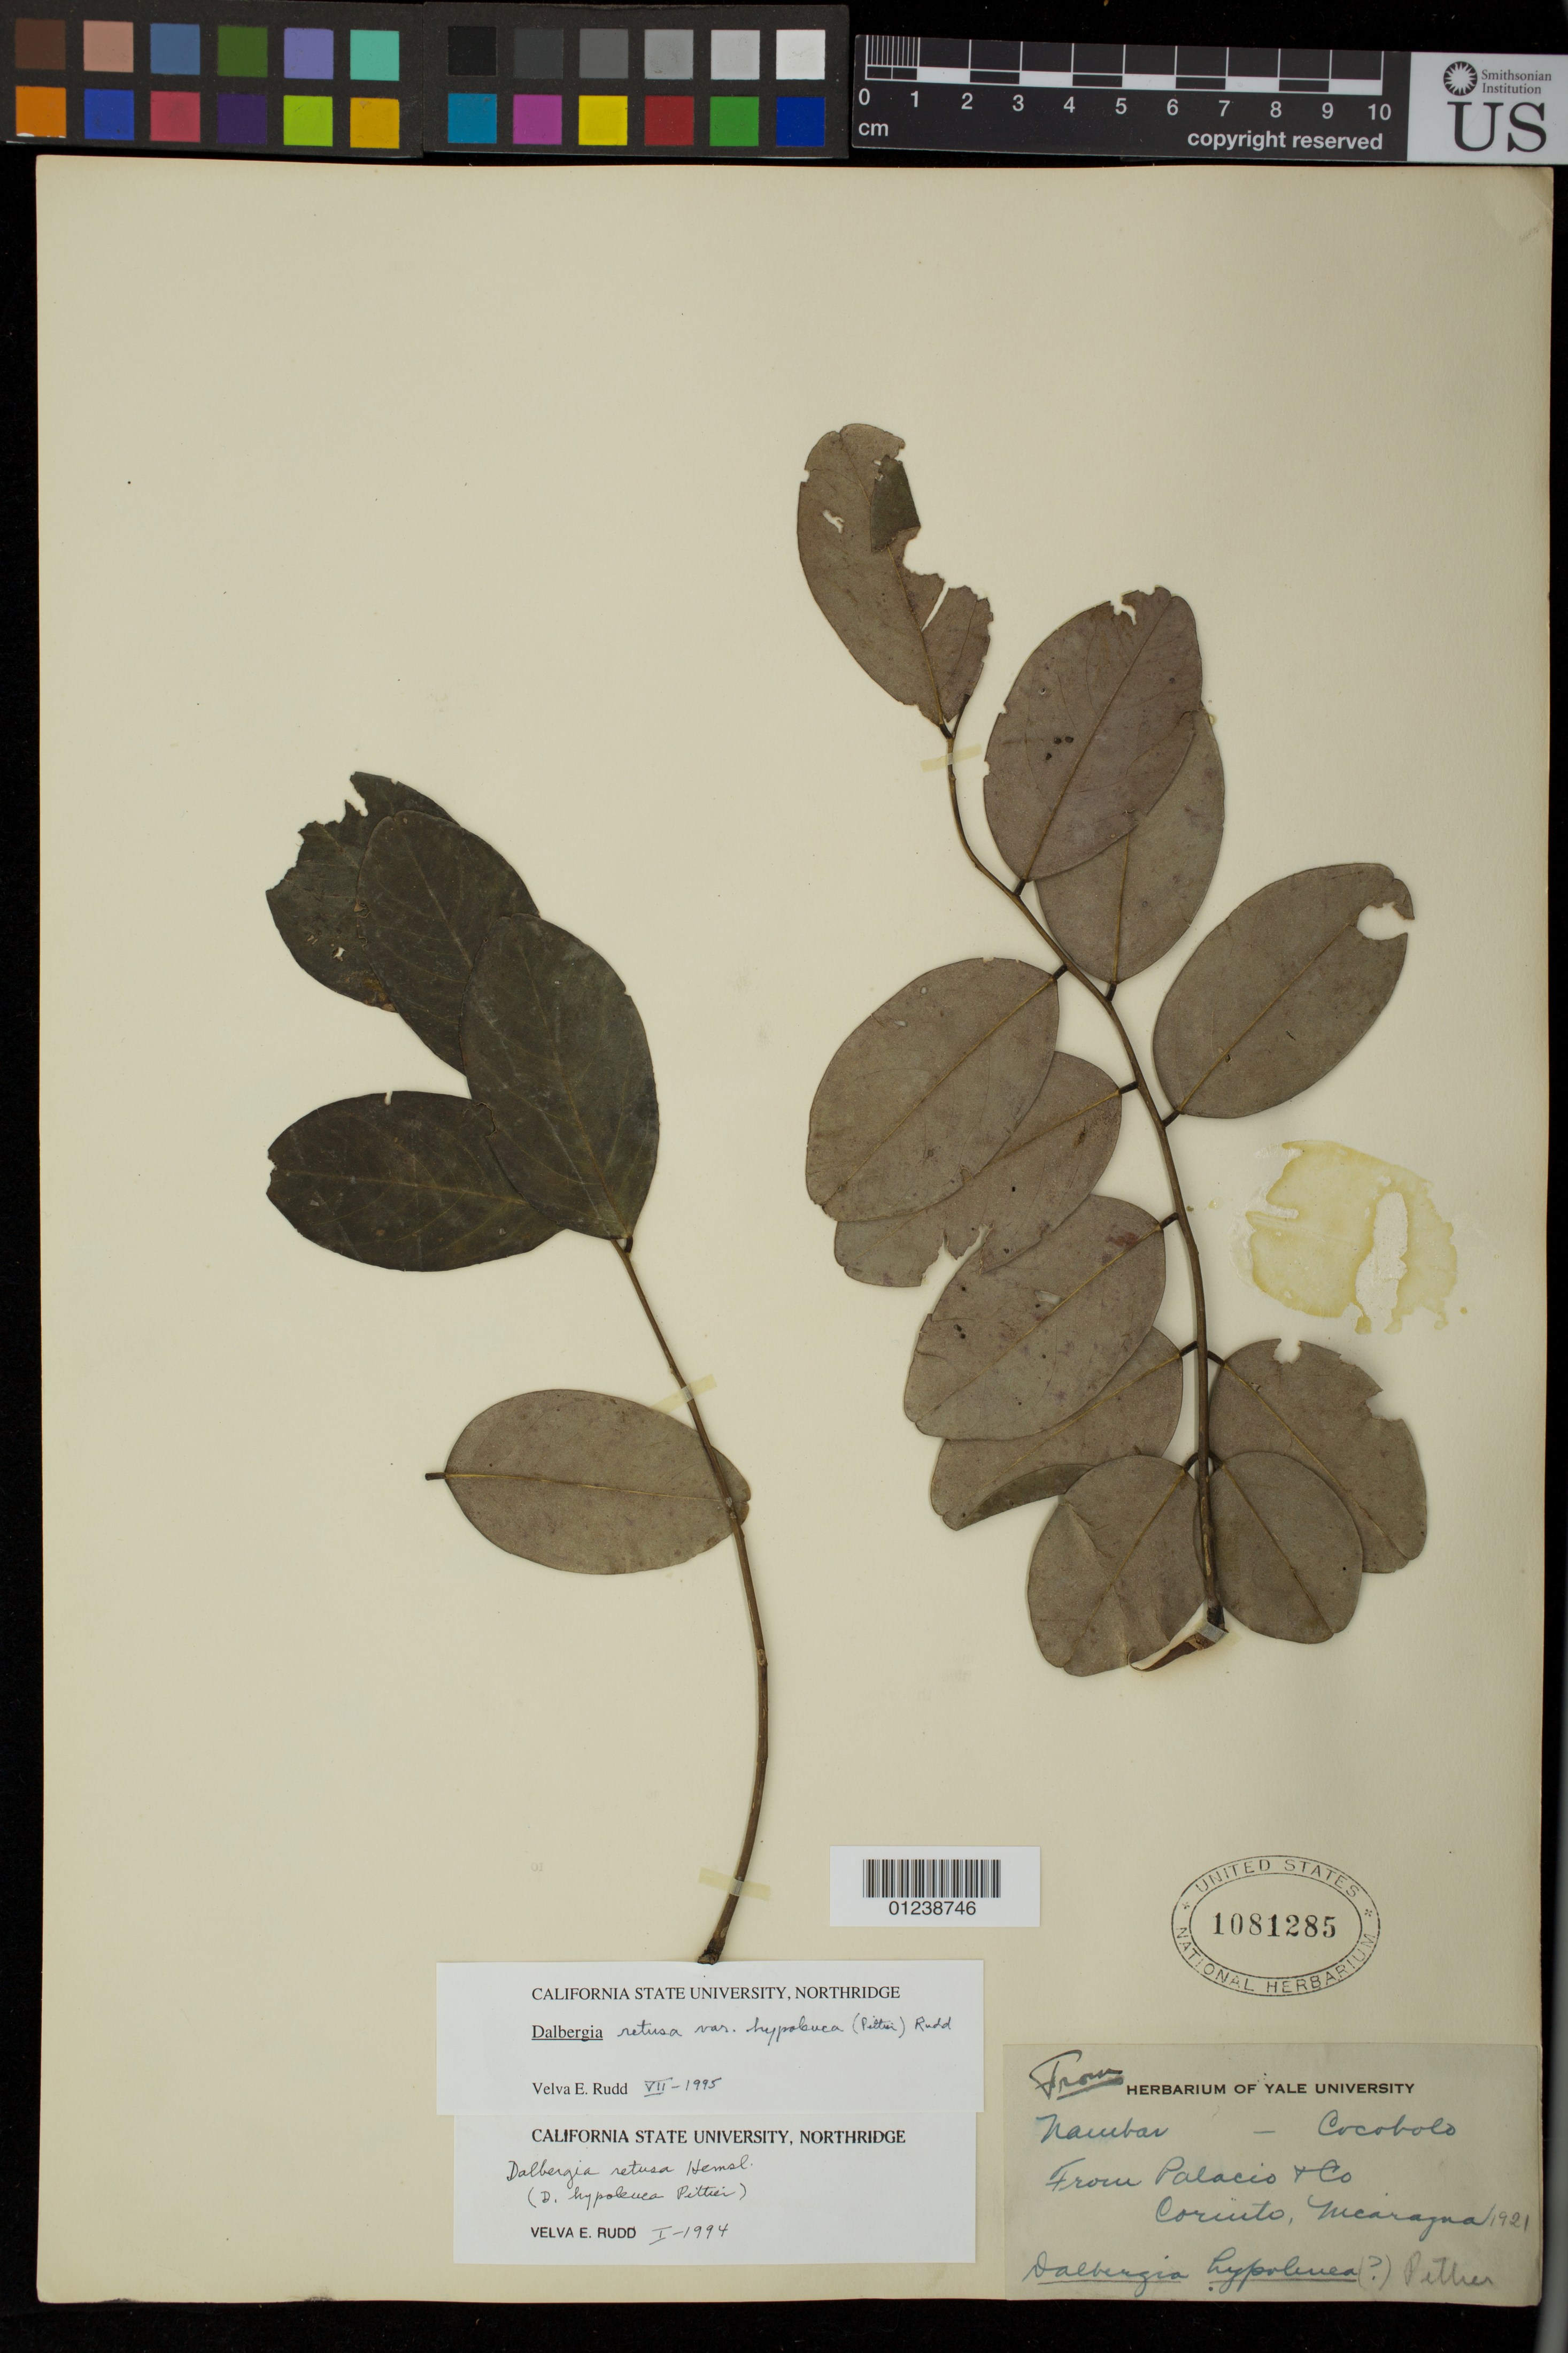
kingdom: Plantae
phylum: Tracheophyta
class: Magnoliopsida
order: Fabales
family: Fabaceae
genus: Dalbergia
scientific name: Dalbergia retusa var. hypoleuca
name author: (Pittier) Rudd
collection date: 1921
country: Nicaragua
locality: Coriuto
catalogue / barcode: US 1081285